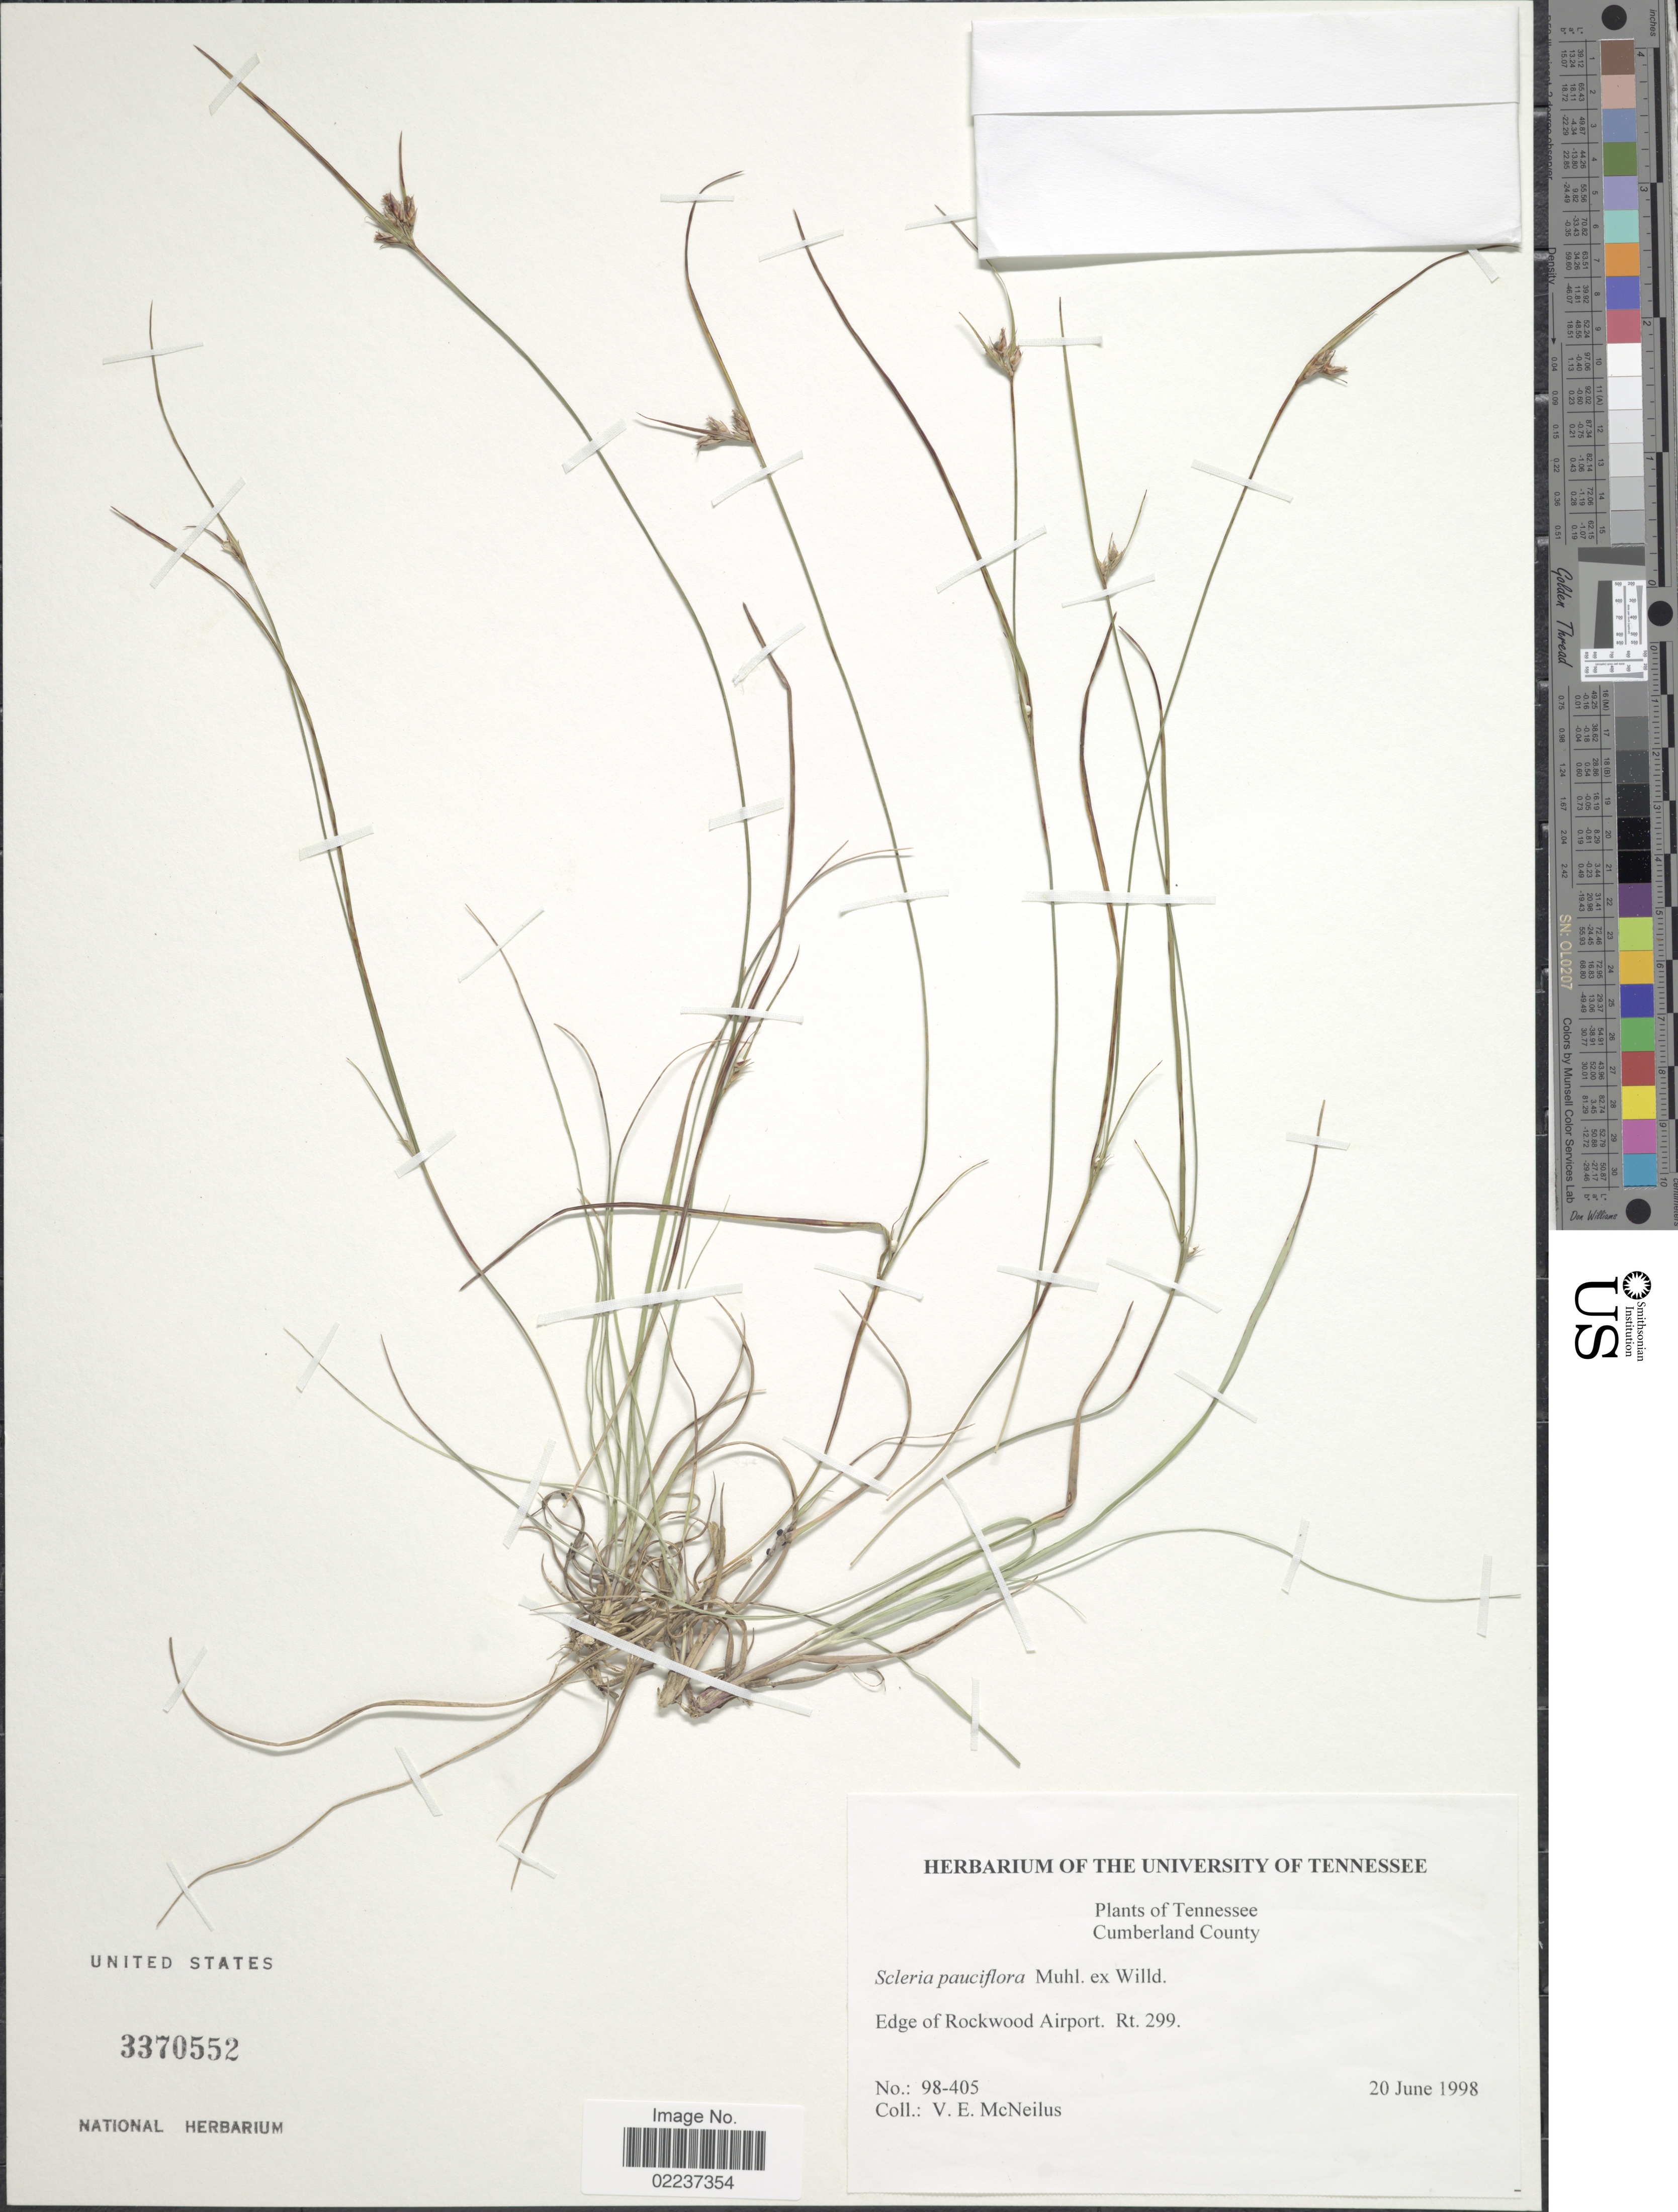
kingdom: Plantae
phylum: Tracheophyta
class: Liliopsida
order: Poales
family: Cyperaceae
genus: Scleria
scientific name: Scleria pauciflora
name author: Muhl. ex Willd.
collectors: V. Mcneilus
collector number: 98-405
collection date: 1998-06-20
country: United States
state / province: Tennessee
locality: Cumberland County, Edge of Rockwood Airport. Rt. 299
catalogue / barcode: US 3370552